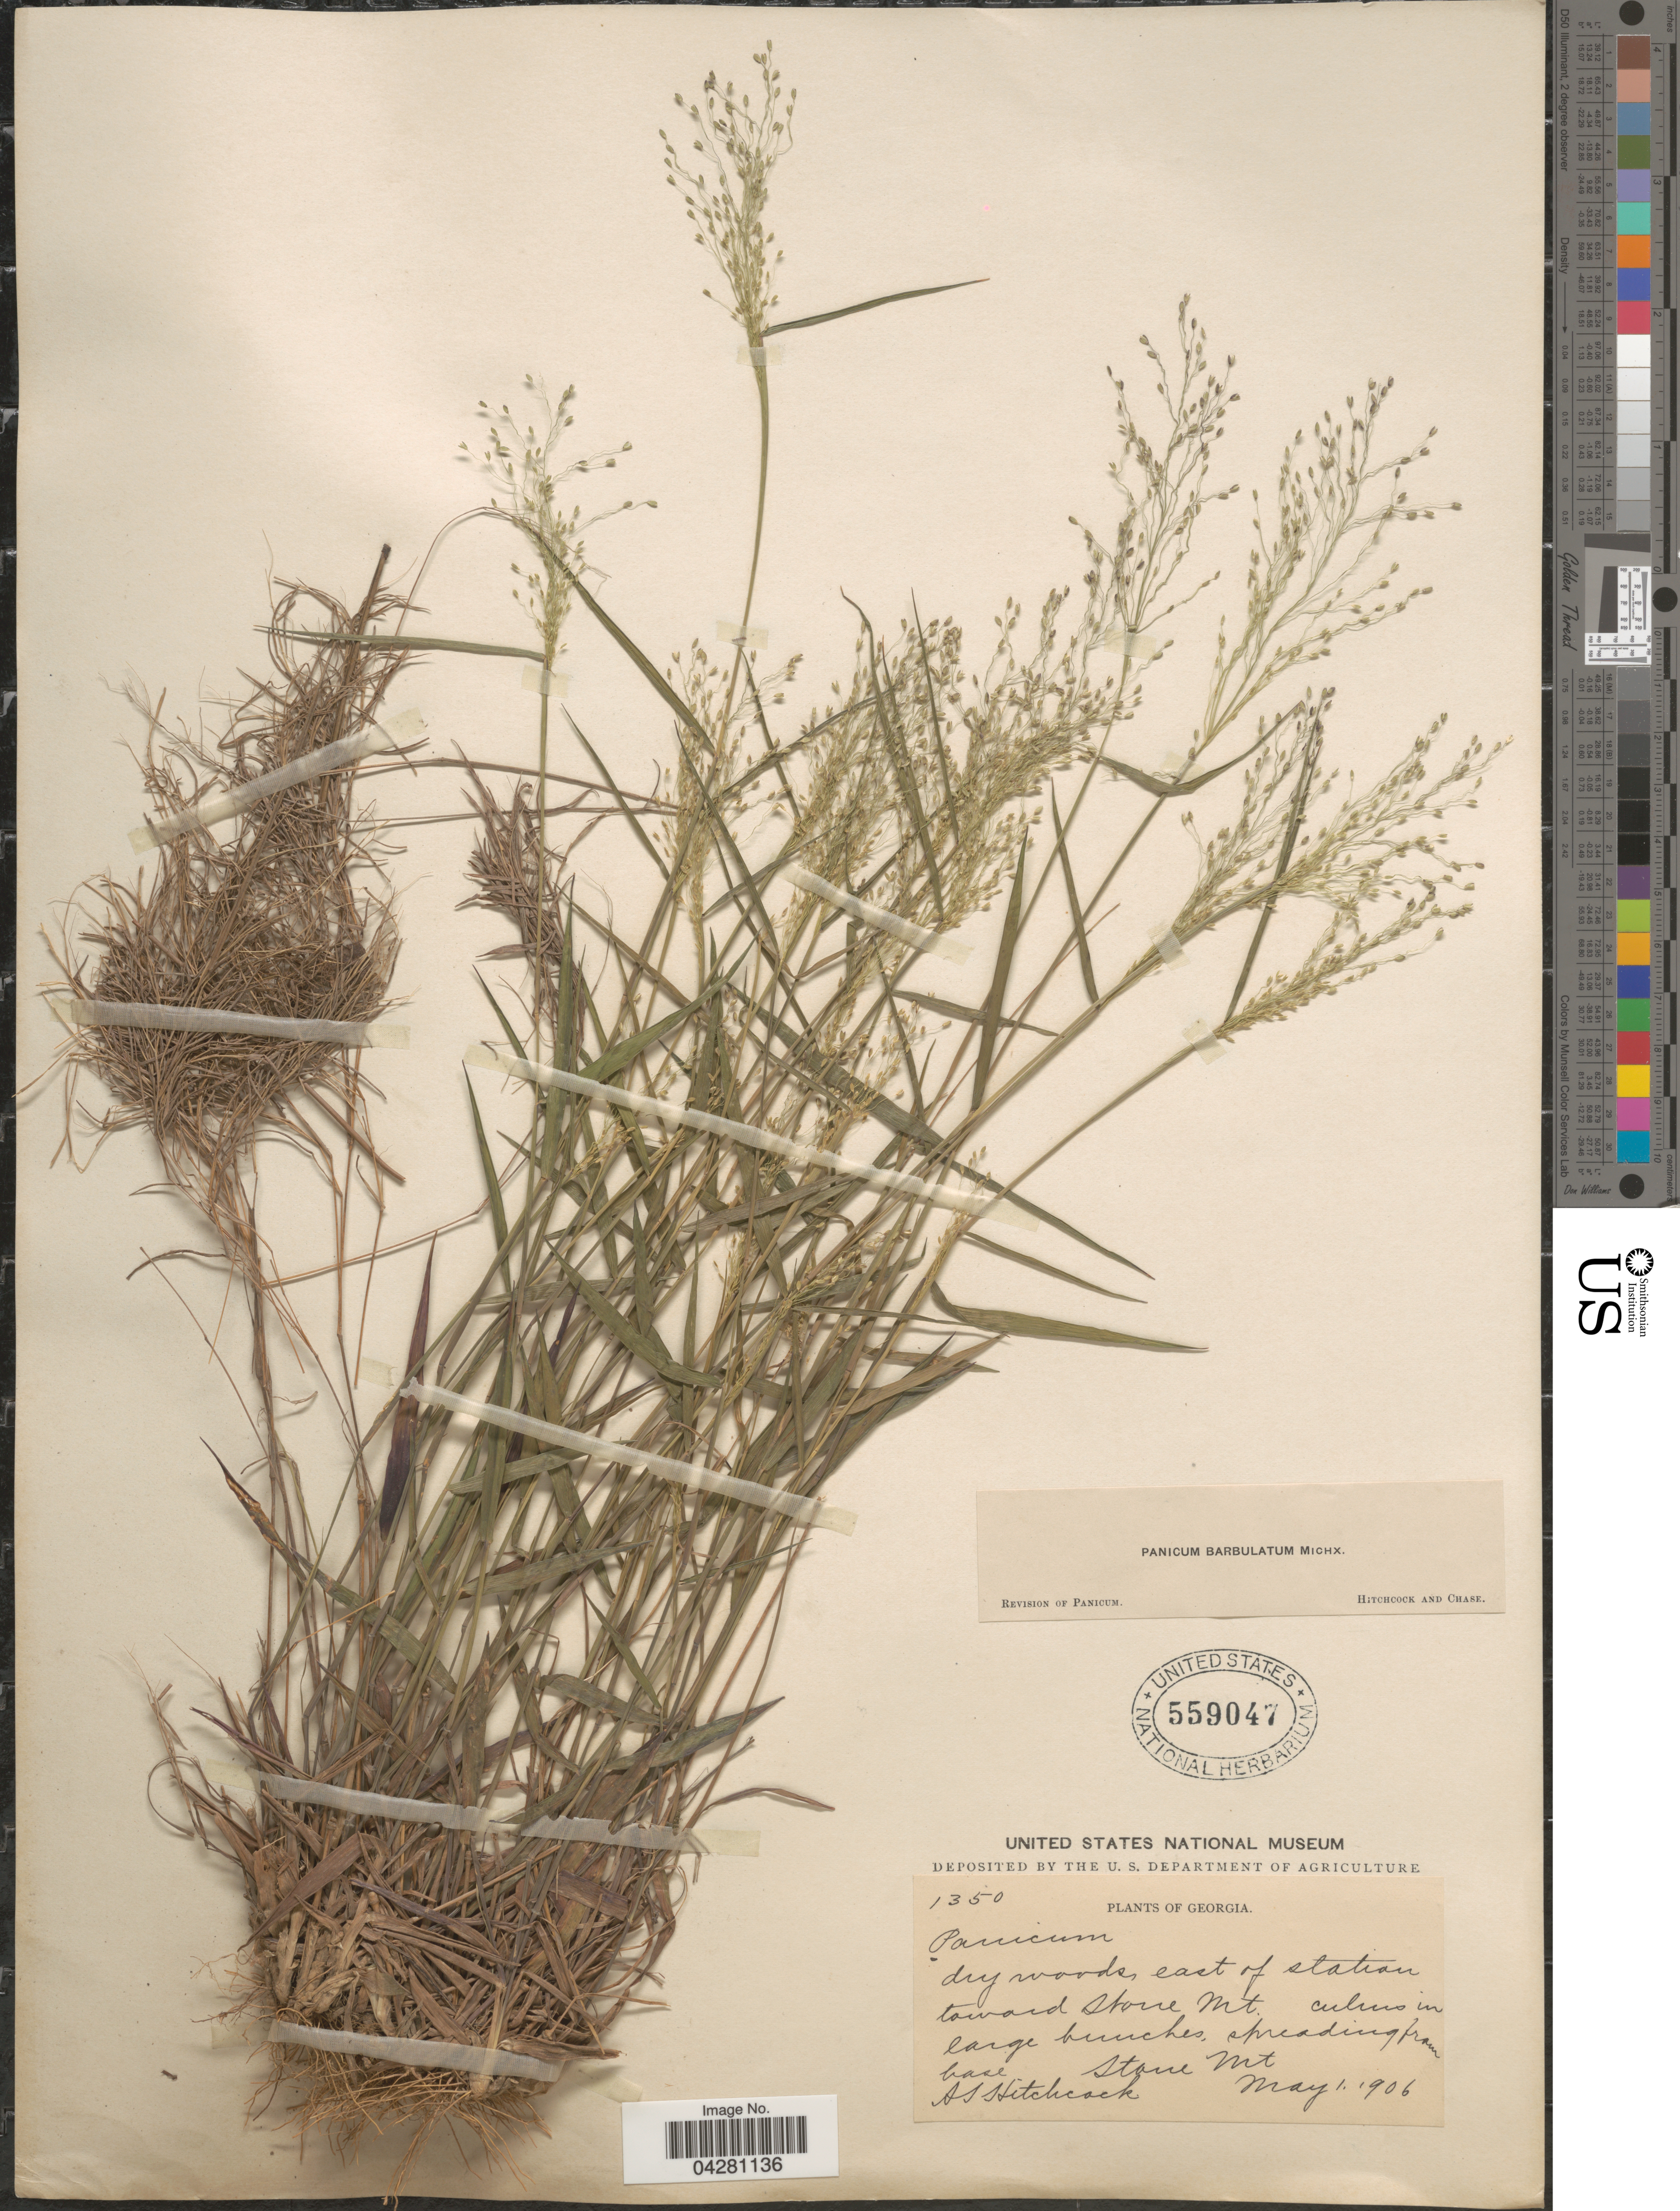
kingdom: Plantae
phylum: Tracheophyta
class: Liliopsida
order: Poales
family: Poaceae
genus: Dichanthelium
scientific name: Dichanthelium dichotomum var. dichotomum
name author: (L.) Gould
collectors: A. S. Hitchcock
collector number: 1350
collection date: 1906-05-01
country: United States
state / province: Georgia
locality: Dry woods, east of station toward Stone Mt. Stone Mt.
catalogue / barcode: US 559047